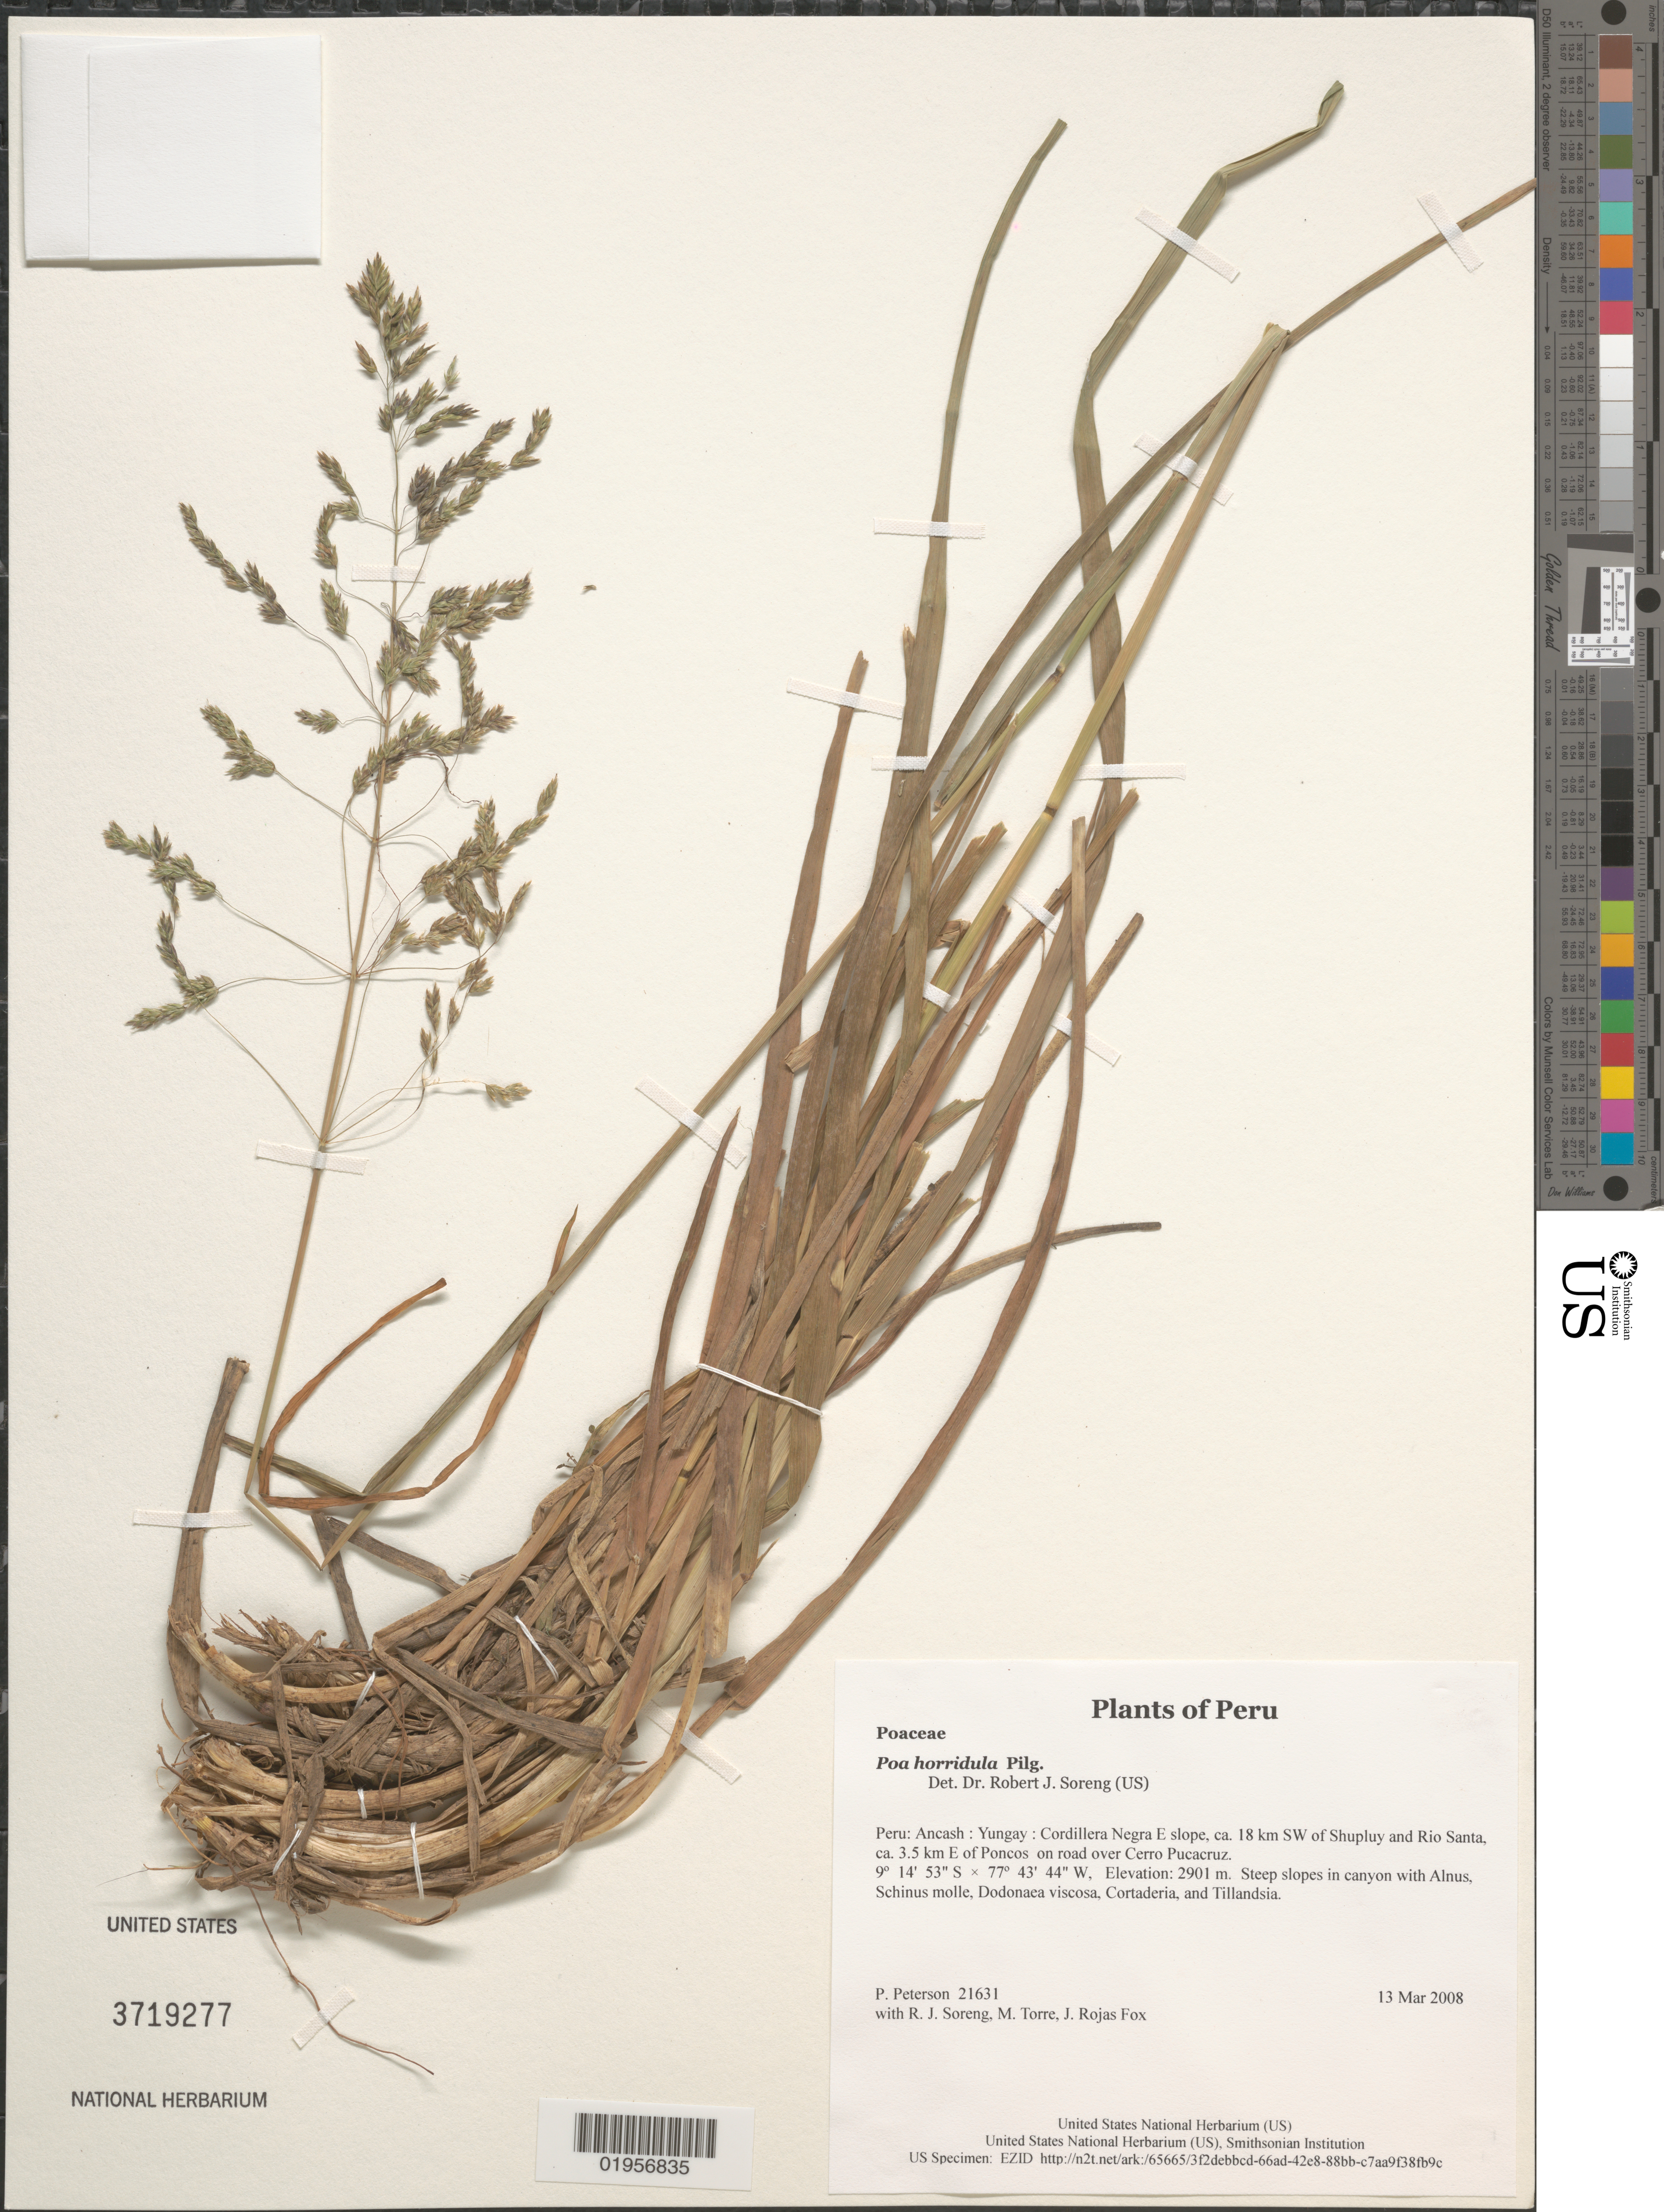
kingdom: Plantae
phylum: Tracheophyta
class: Liliopsida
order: Poales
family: Poaceae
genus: Poa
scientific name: Poa horridula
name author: Pilg.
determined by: Soreng, Robert J., Research Associate (BOT), Smithsonian Institution - National Museum of Natural History (UNITED STATES)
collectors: P. M. Peterson, R. J. Soreng, M. Torre & J. Rojas Fox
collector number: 21631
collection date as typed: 13 Mar 2008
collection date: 2008-03-13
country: Peru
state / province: Ancash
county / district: Yungay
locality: Cordillera Negra E slope, ca. 18 km SW of Shupluy and Rio Santa, ca. 3.5 km E of Poncos on road over Cerro Pucacruz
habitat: Steep slopes in canyon with Alnus, Schinus molle, Dodonaea viscosa, Cortaderia, and Tillandsia.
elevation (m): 2901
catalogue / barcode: US 3719277